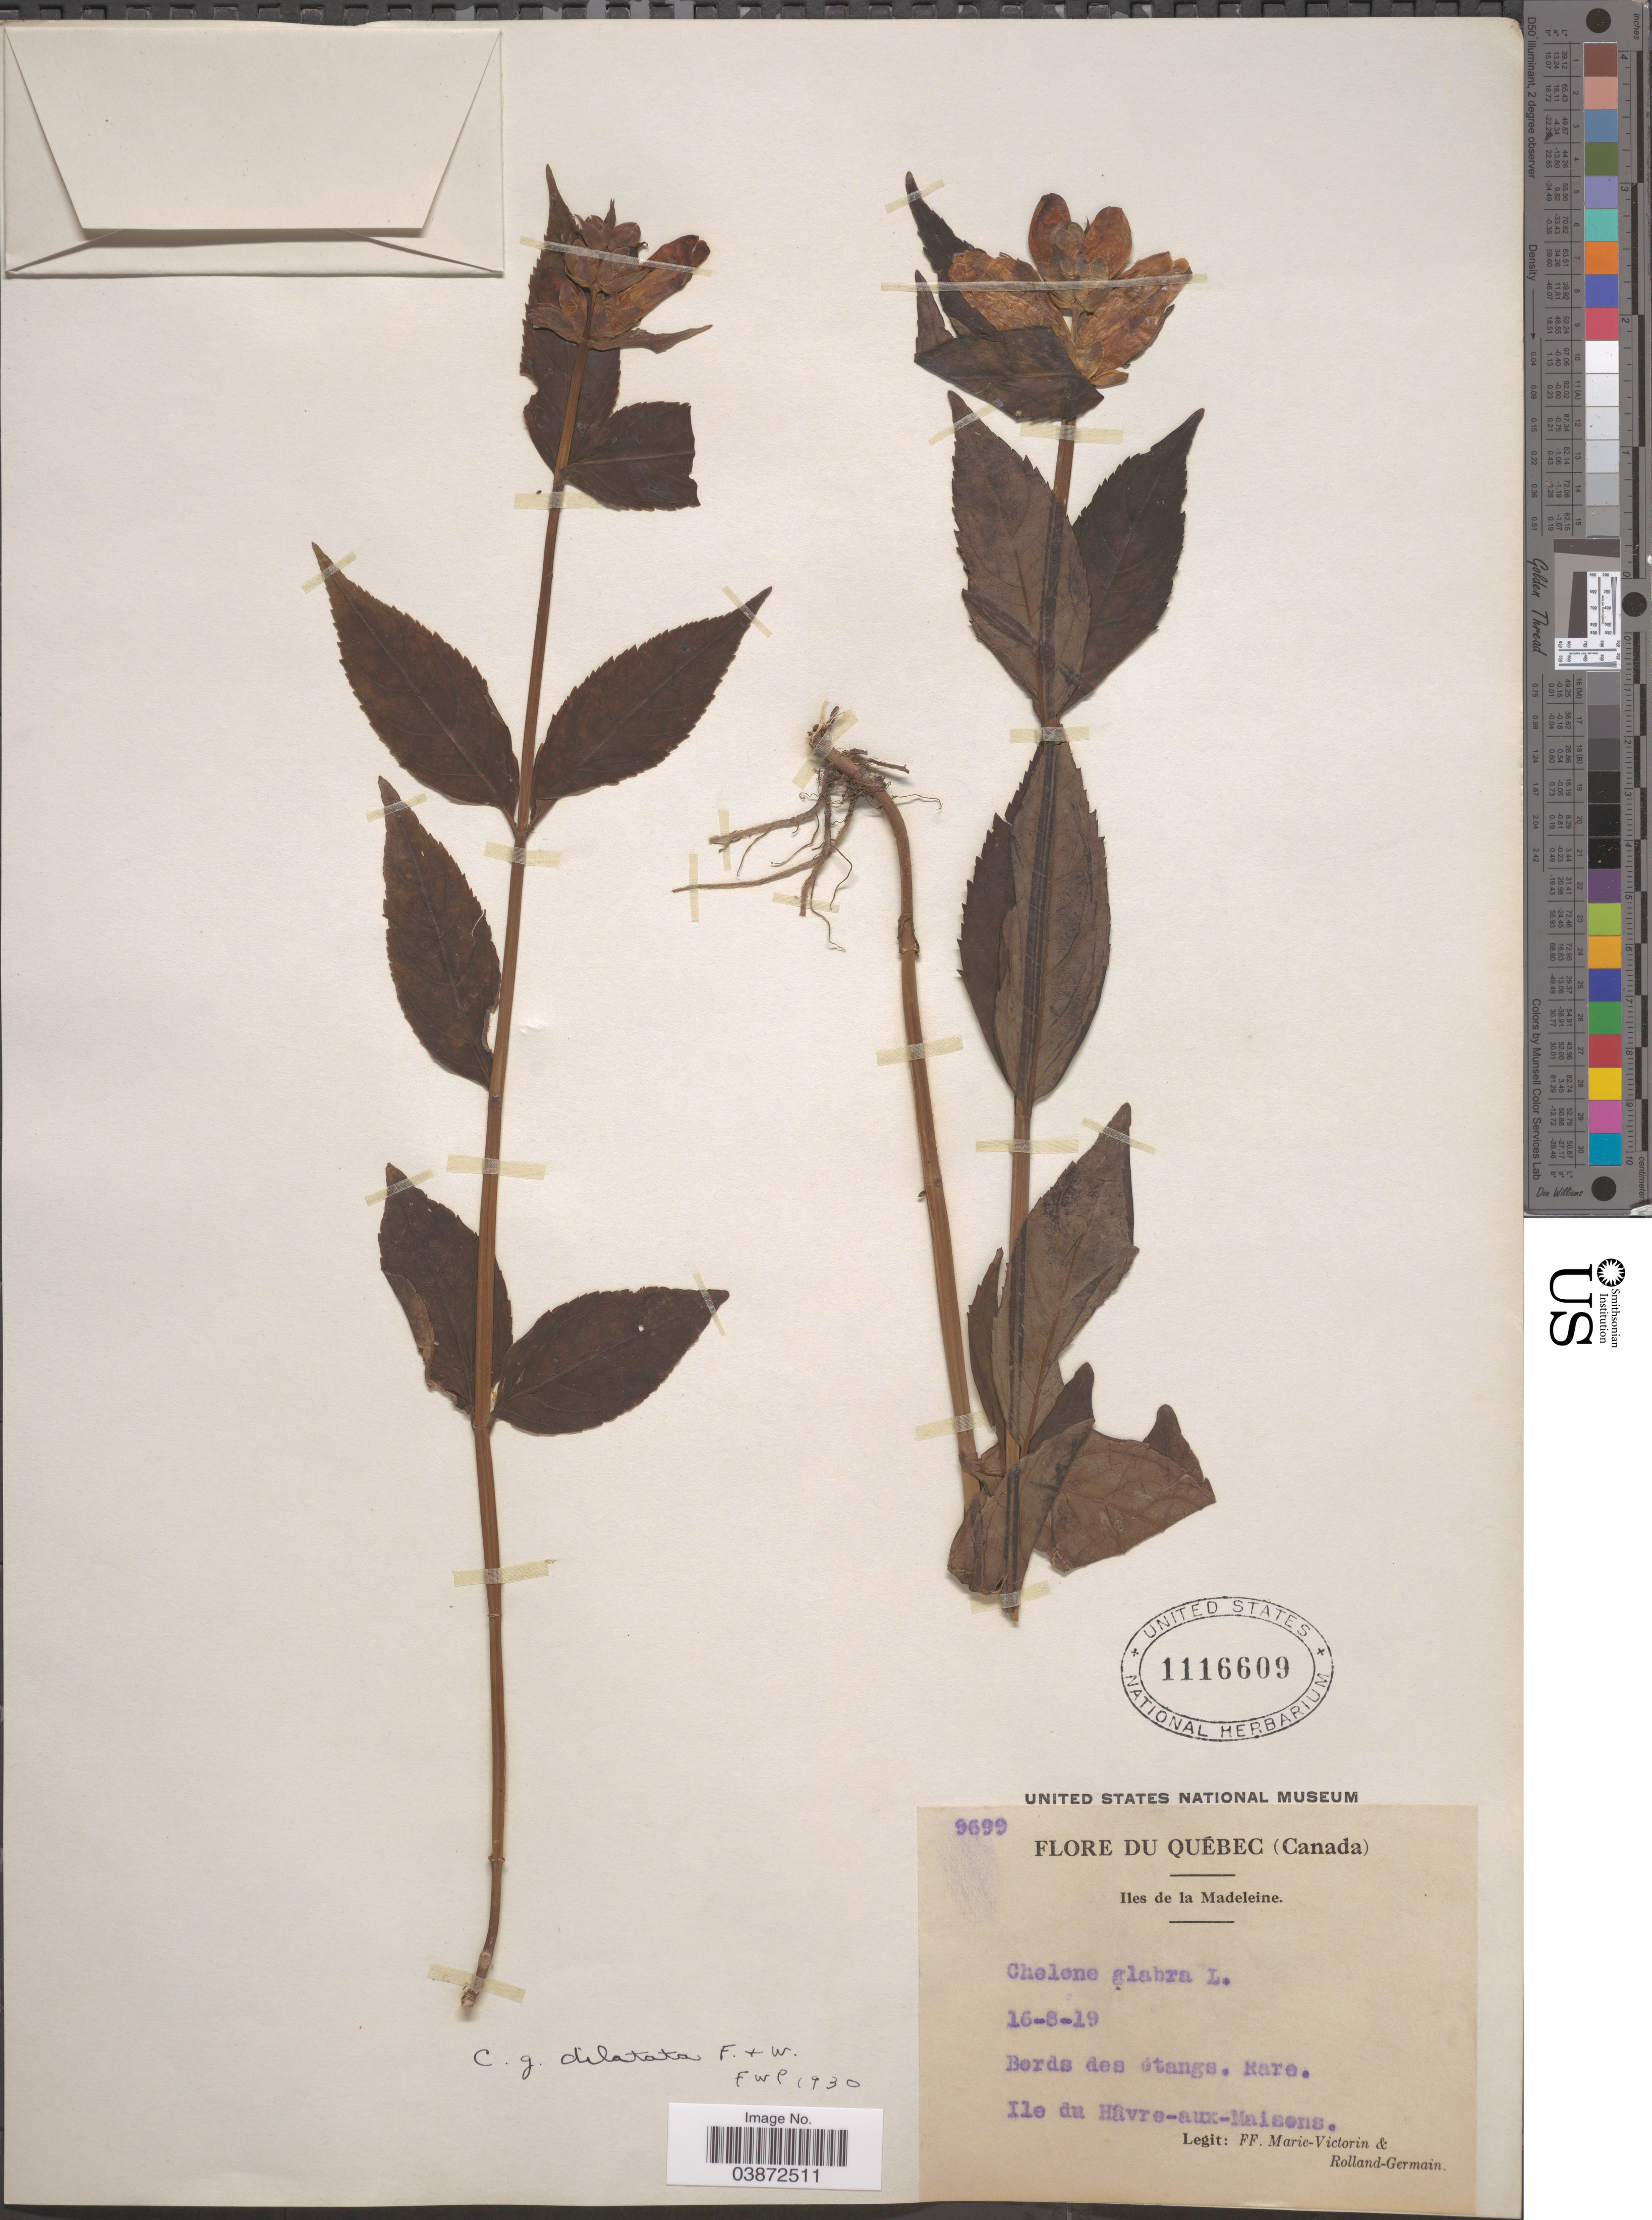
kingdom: Plantae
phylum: Tracheophyta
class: Magnoliopsida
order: Lamiales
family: Plantaginaceae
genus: Chelone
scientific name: Chelone glabra var. dilatata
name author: (Fernald & Wiegand) Pennell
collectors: F. Marie-Victorin & Rolland-Germain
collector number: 9699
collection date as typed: Transcribed d/m/y: 16/8/19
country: Canada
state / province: Quebec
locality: Iles de la Madeleine. Berds des étanfs, Rare. Ile du Hâvre-aux-Maisons.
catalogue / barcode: US 1116609